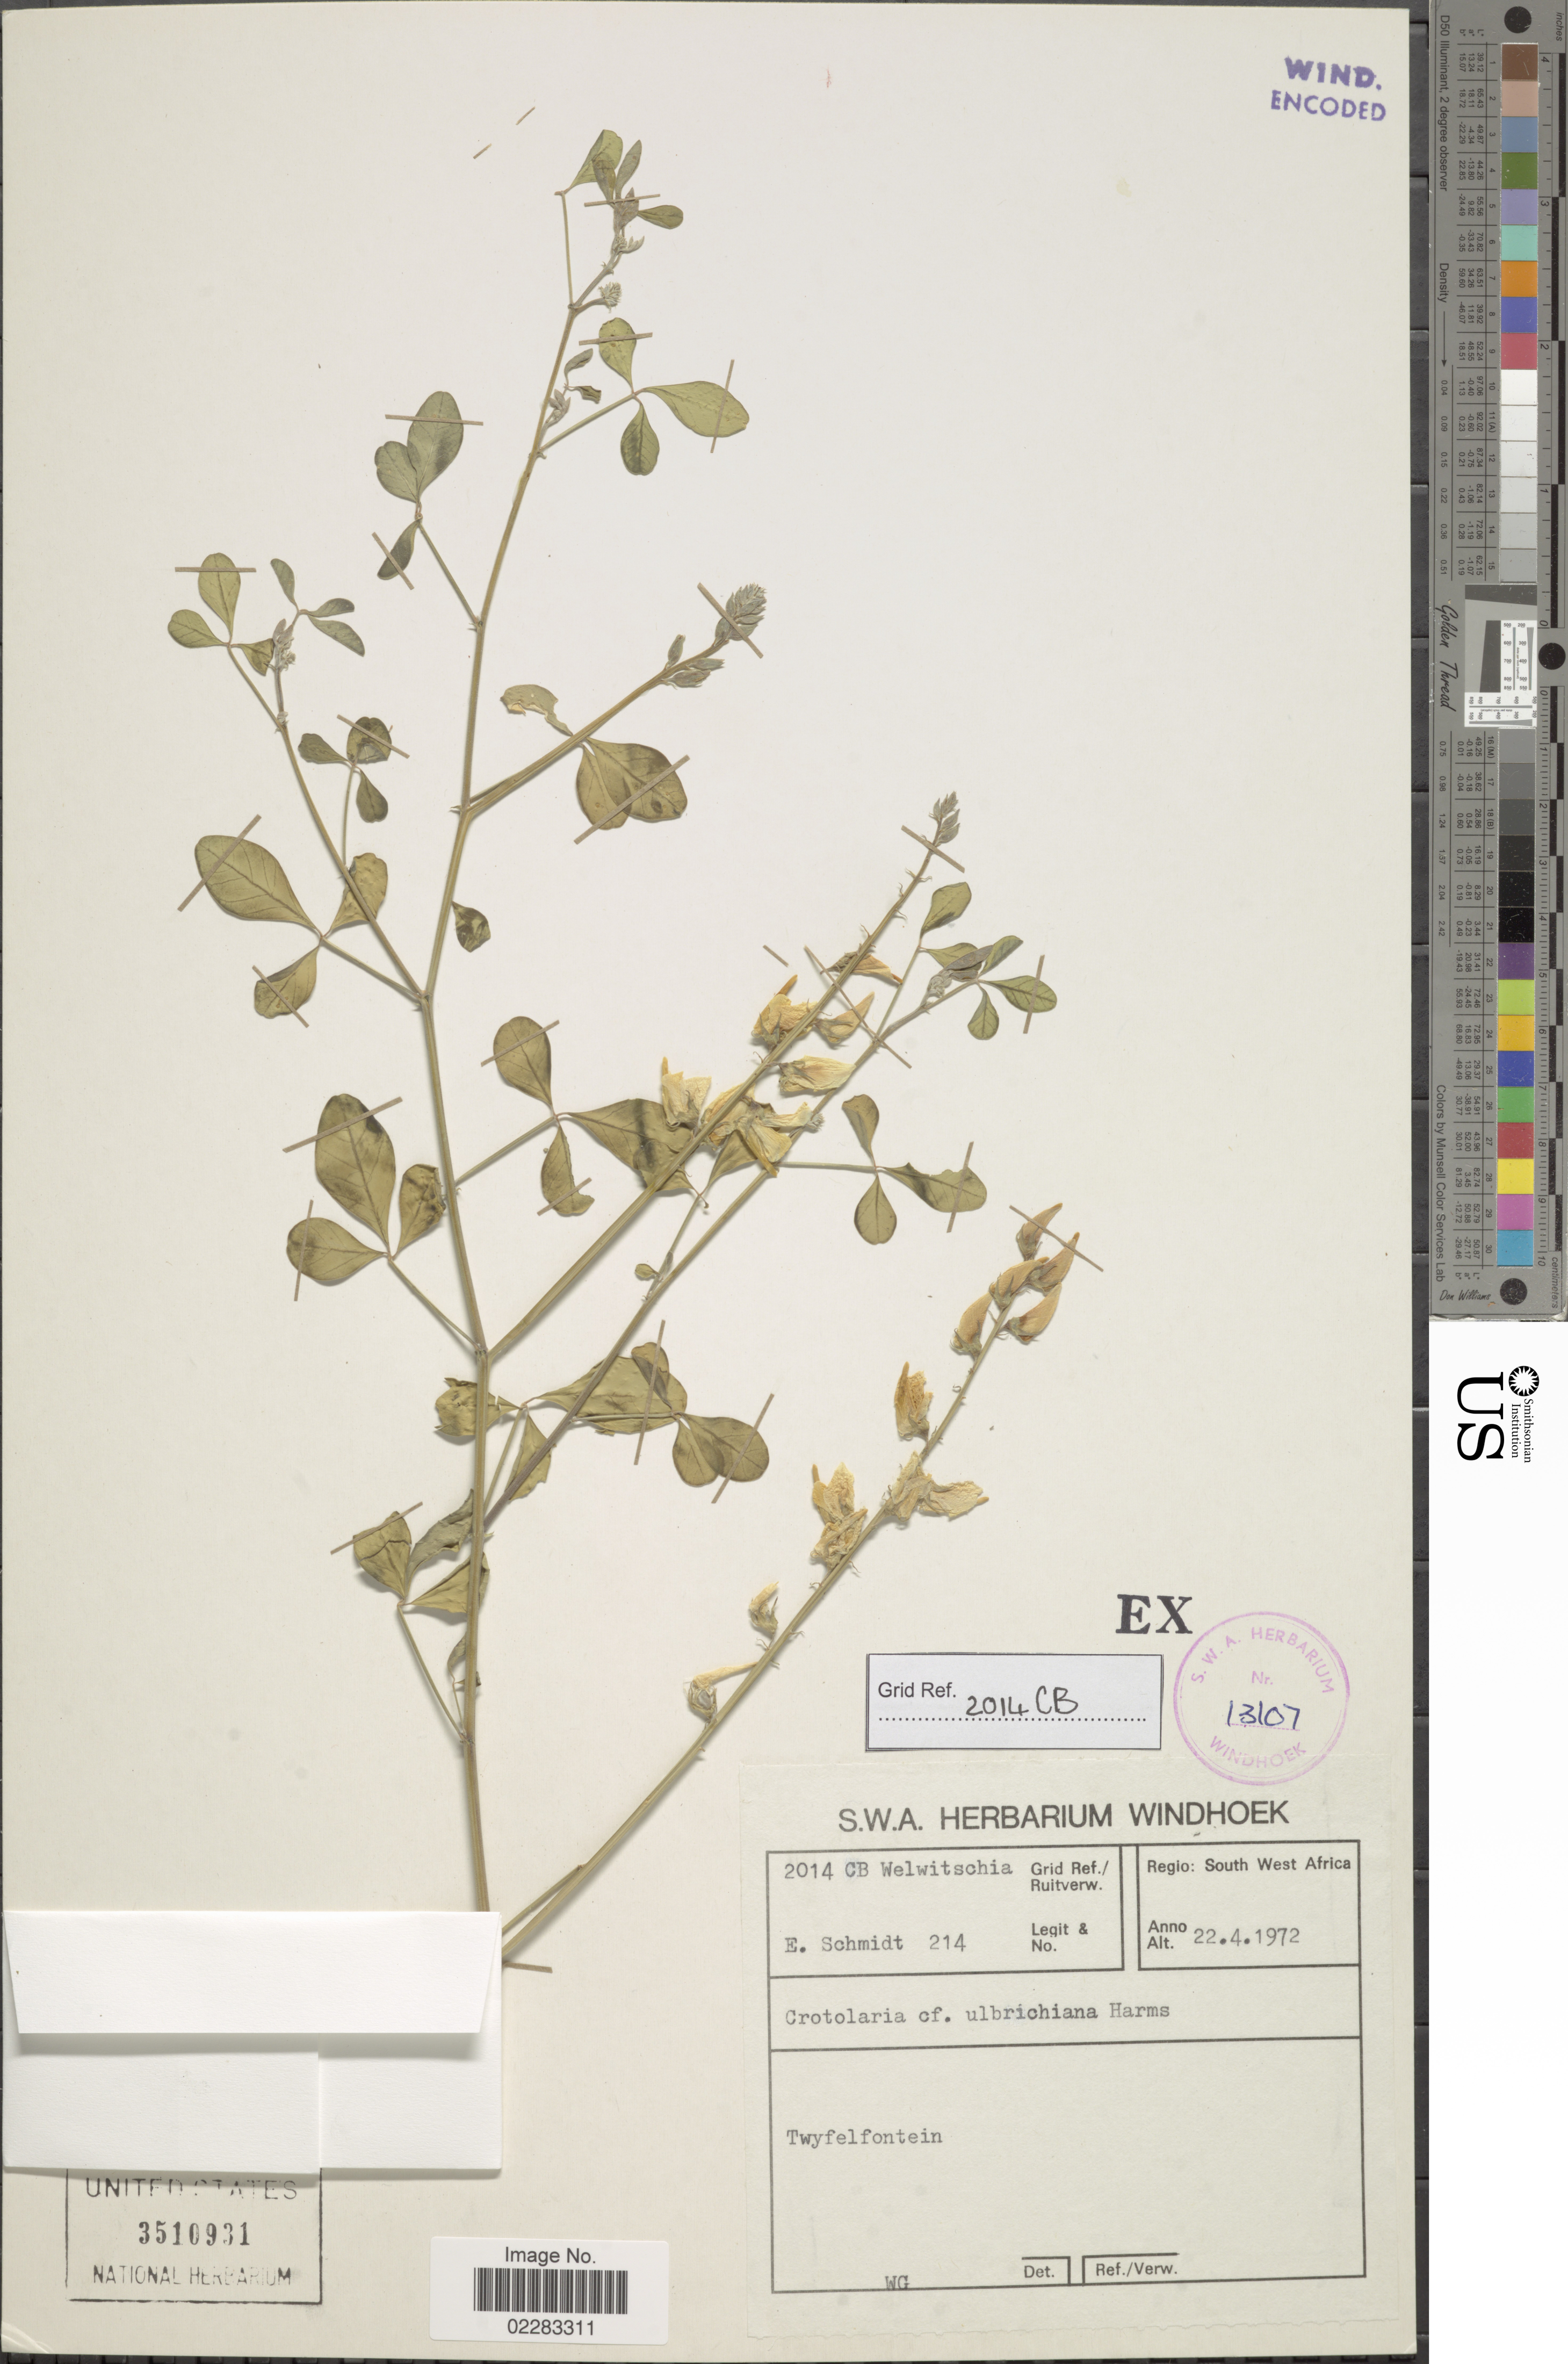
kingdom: Plantae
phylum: Tracheophyta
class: Magnoliopsida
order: Fabales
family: Fabaceae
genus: Crotalaria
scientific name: Crotalaria ulbrichiana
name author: Harms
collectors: E. Schmidt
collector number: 214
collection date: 1972-04-22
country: Namibia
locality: Regio South West Africa, Twyfelfontein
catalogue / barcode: US 3510931